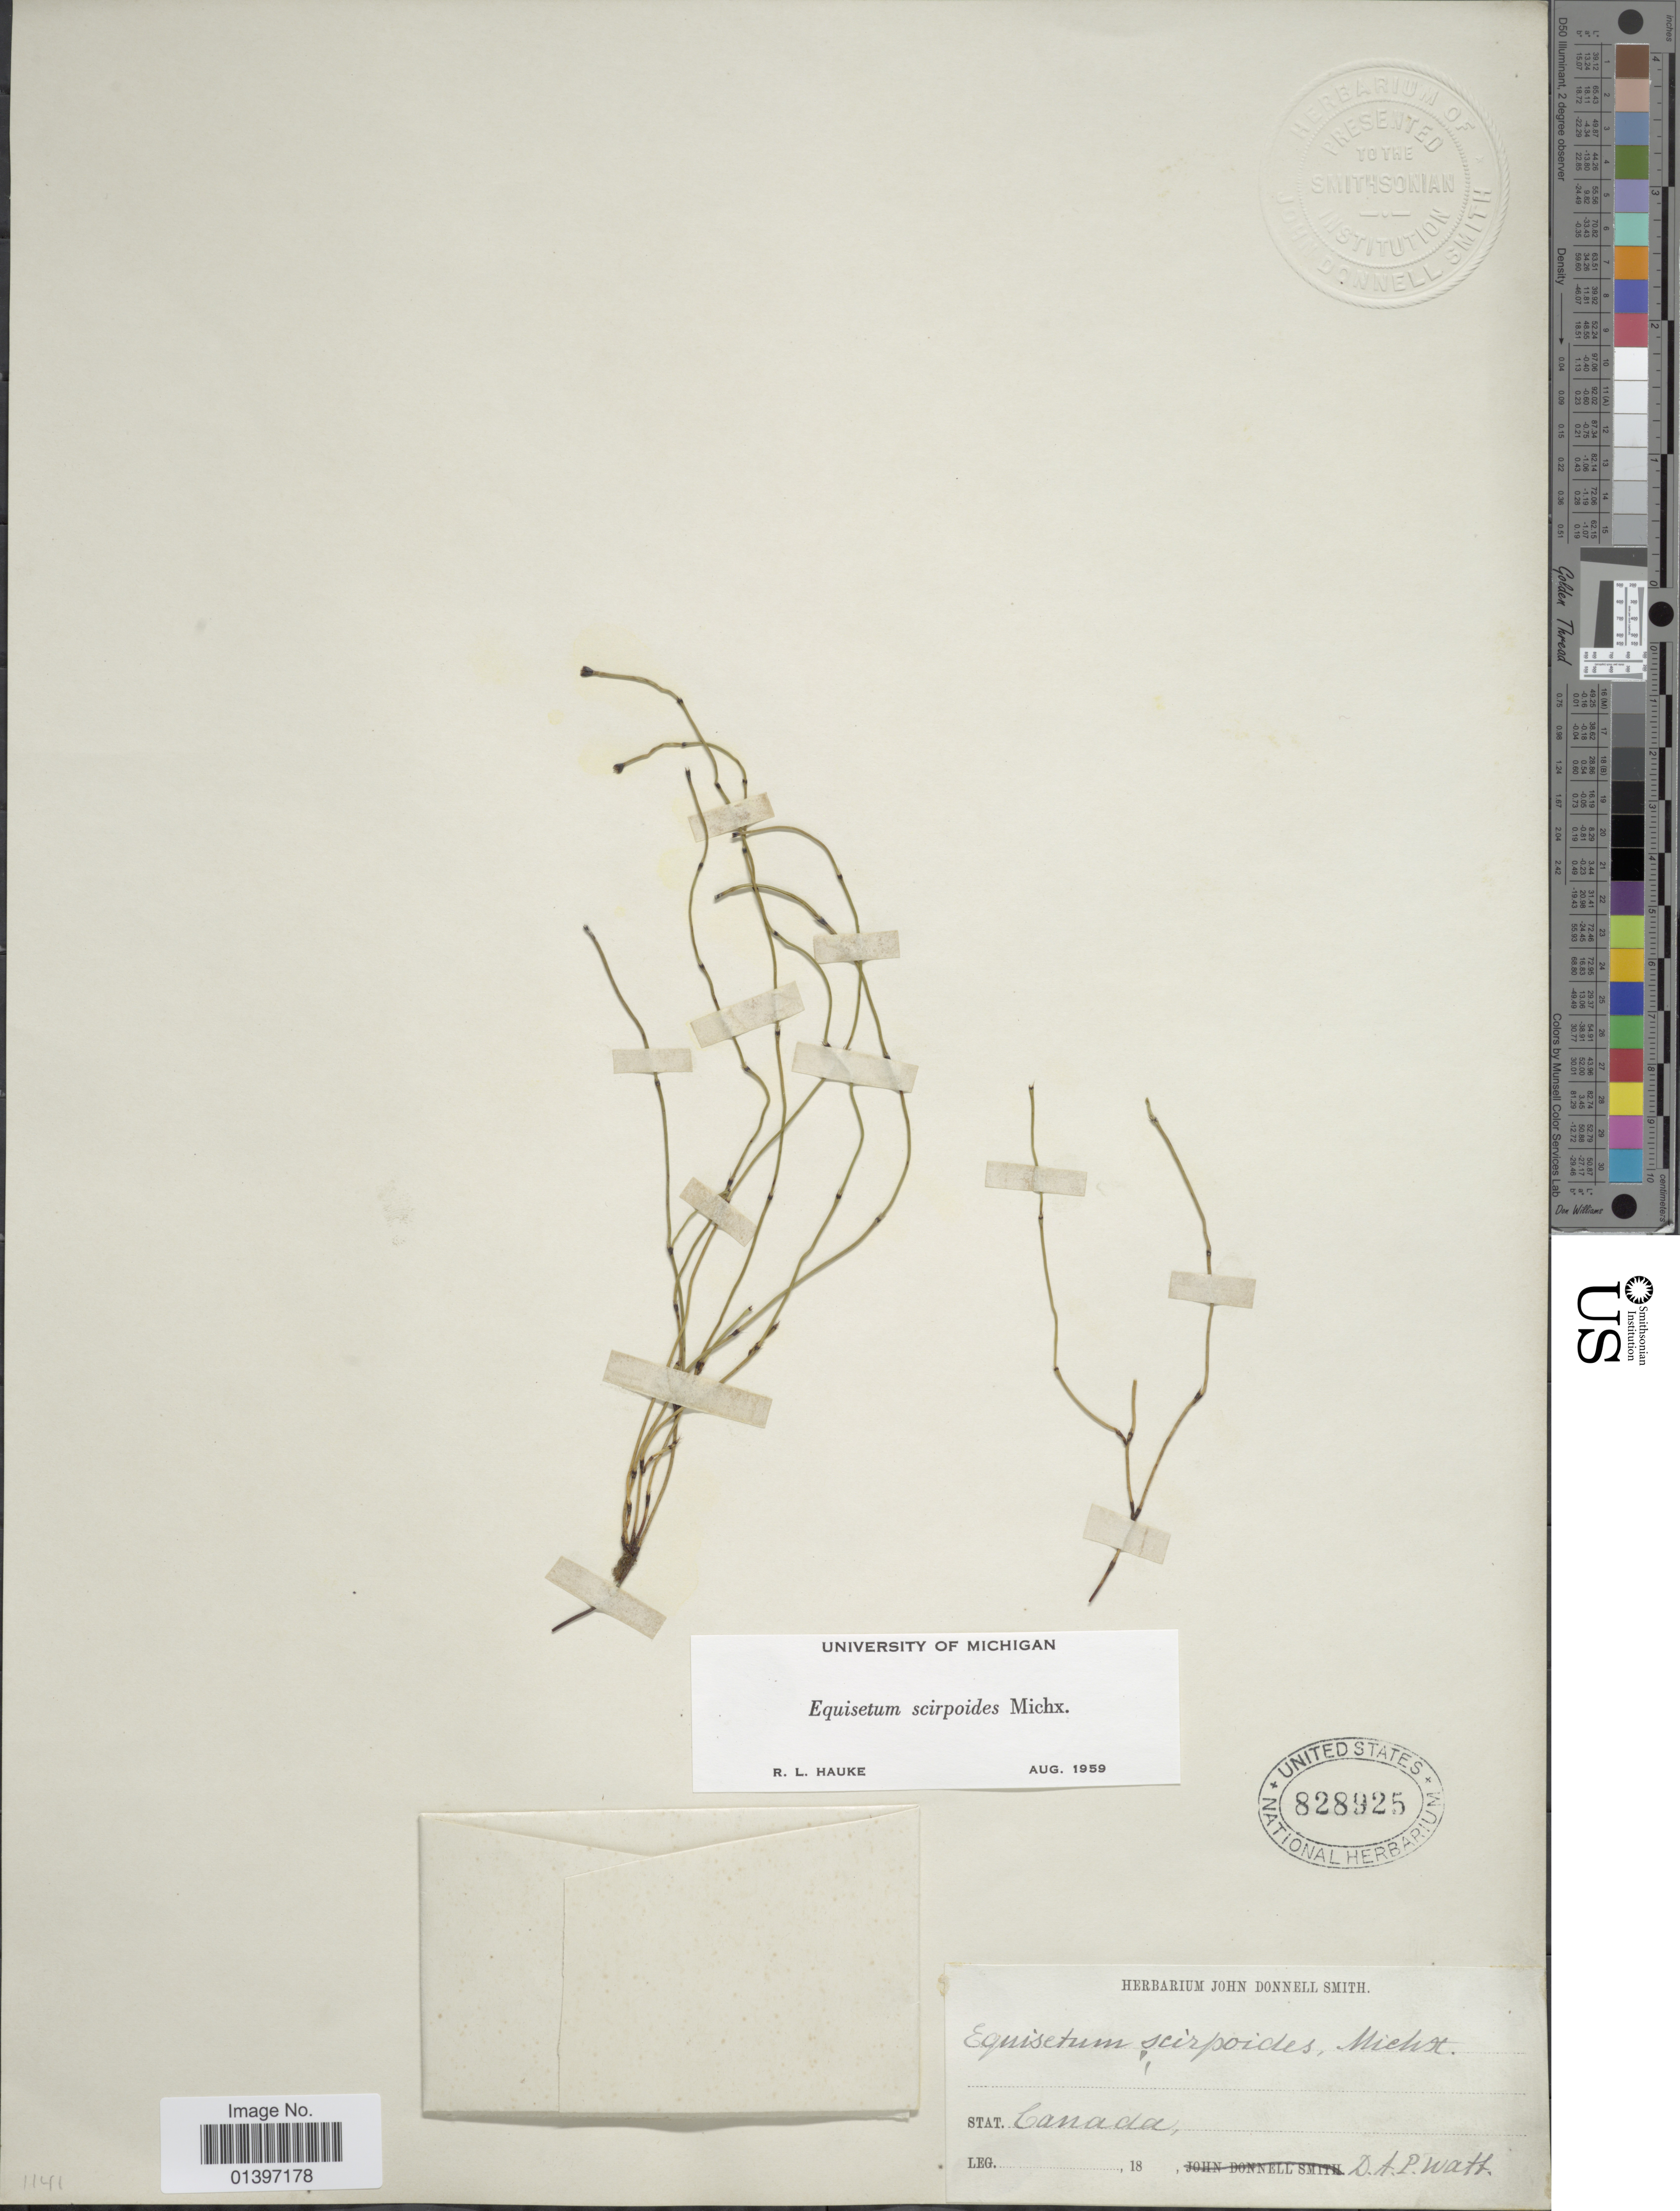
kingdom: Plantae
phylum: Tracheophyta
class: Polypodiopsida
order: Equisetales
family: Equisetaceae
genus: Equisetum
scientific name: Equisetum scirpoides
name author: Michx.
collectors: D. A. P. Watt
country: Canada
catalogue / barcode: US 828925